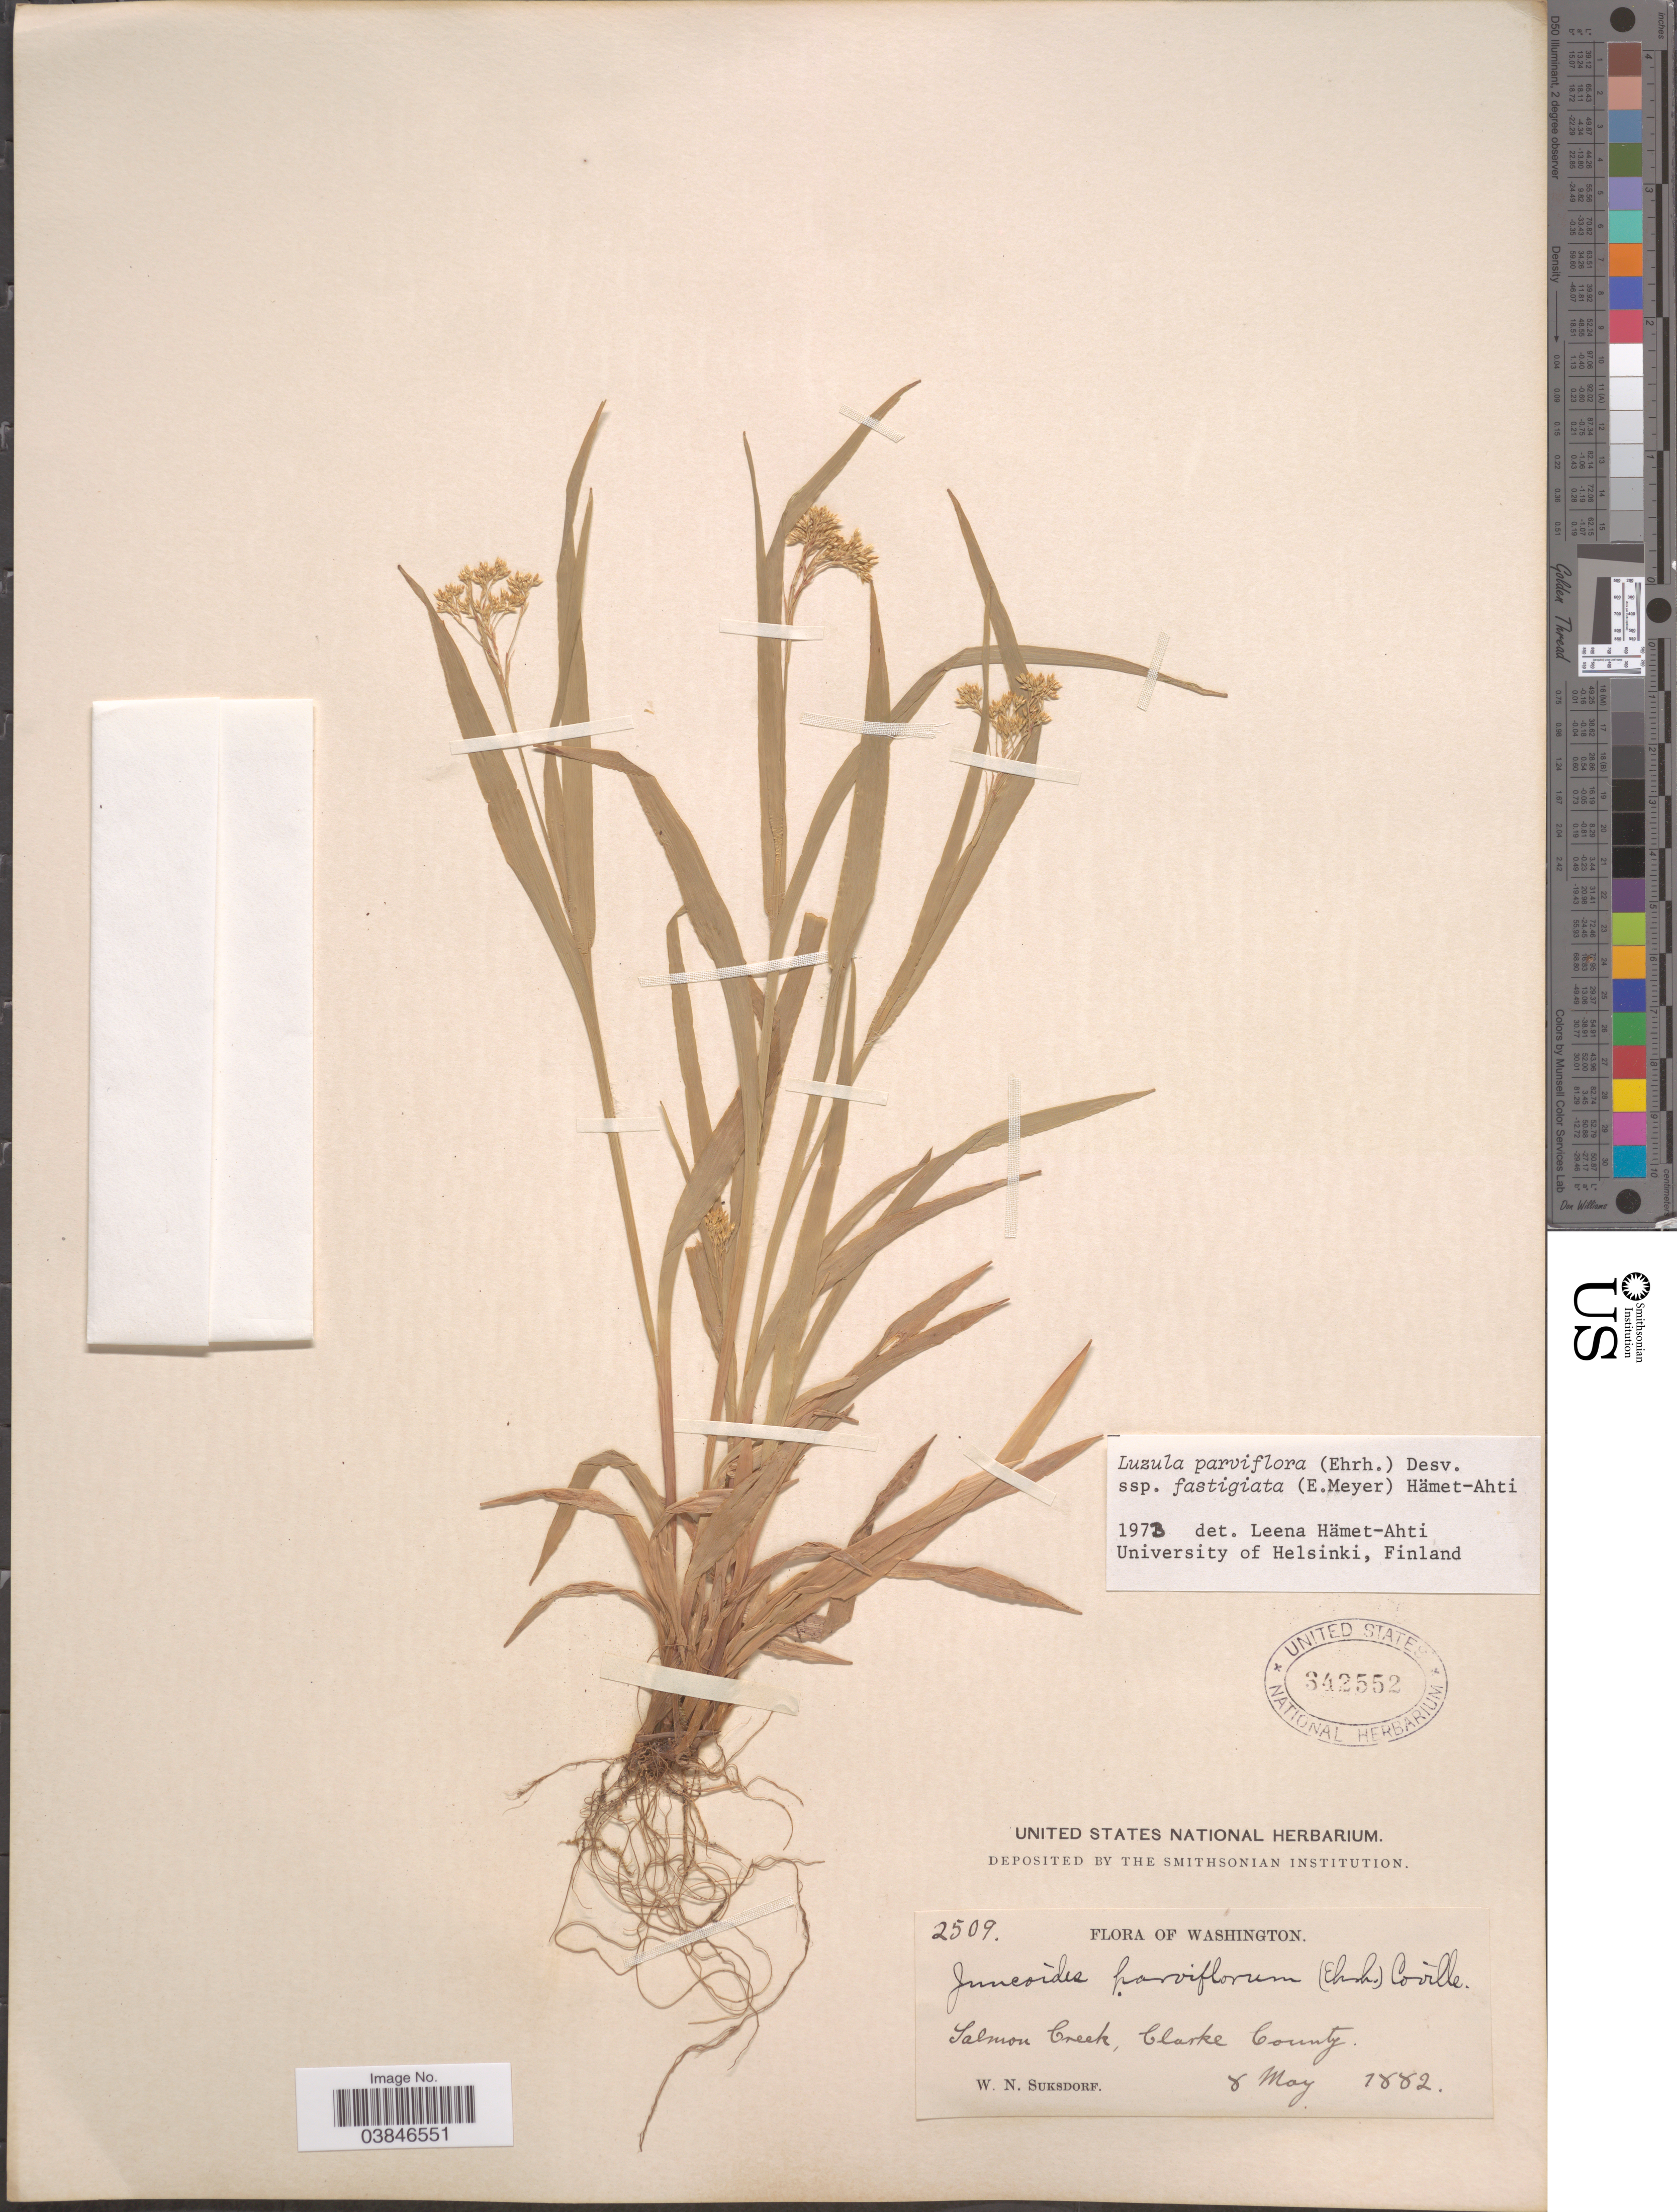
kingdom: Plantae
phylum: Tracheophyta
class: Liliopsida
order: Poales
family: Juncaceae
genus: Luzula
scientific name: Luzula parviflora subsp. fastigiata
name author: Buchenau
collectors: W. N. Suksdorf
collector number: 2509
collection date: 1882-05-08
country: United States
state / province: Washington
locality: Salmon Creek, Clarke County.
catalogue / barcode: US 342552